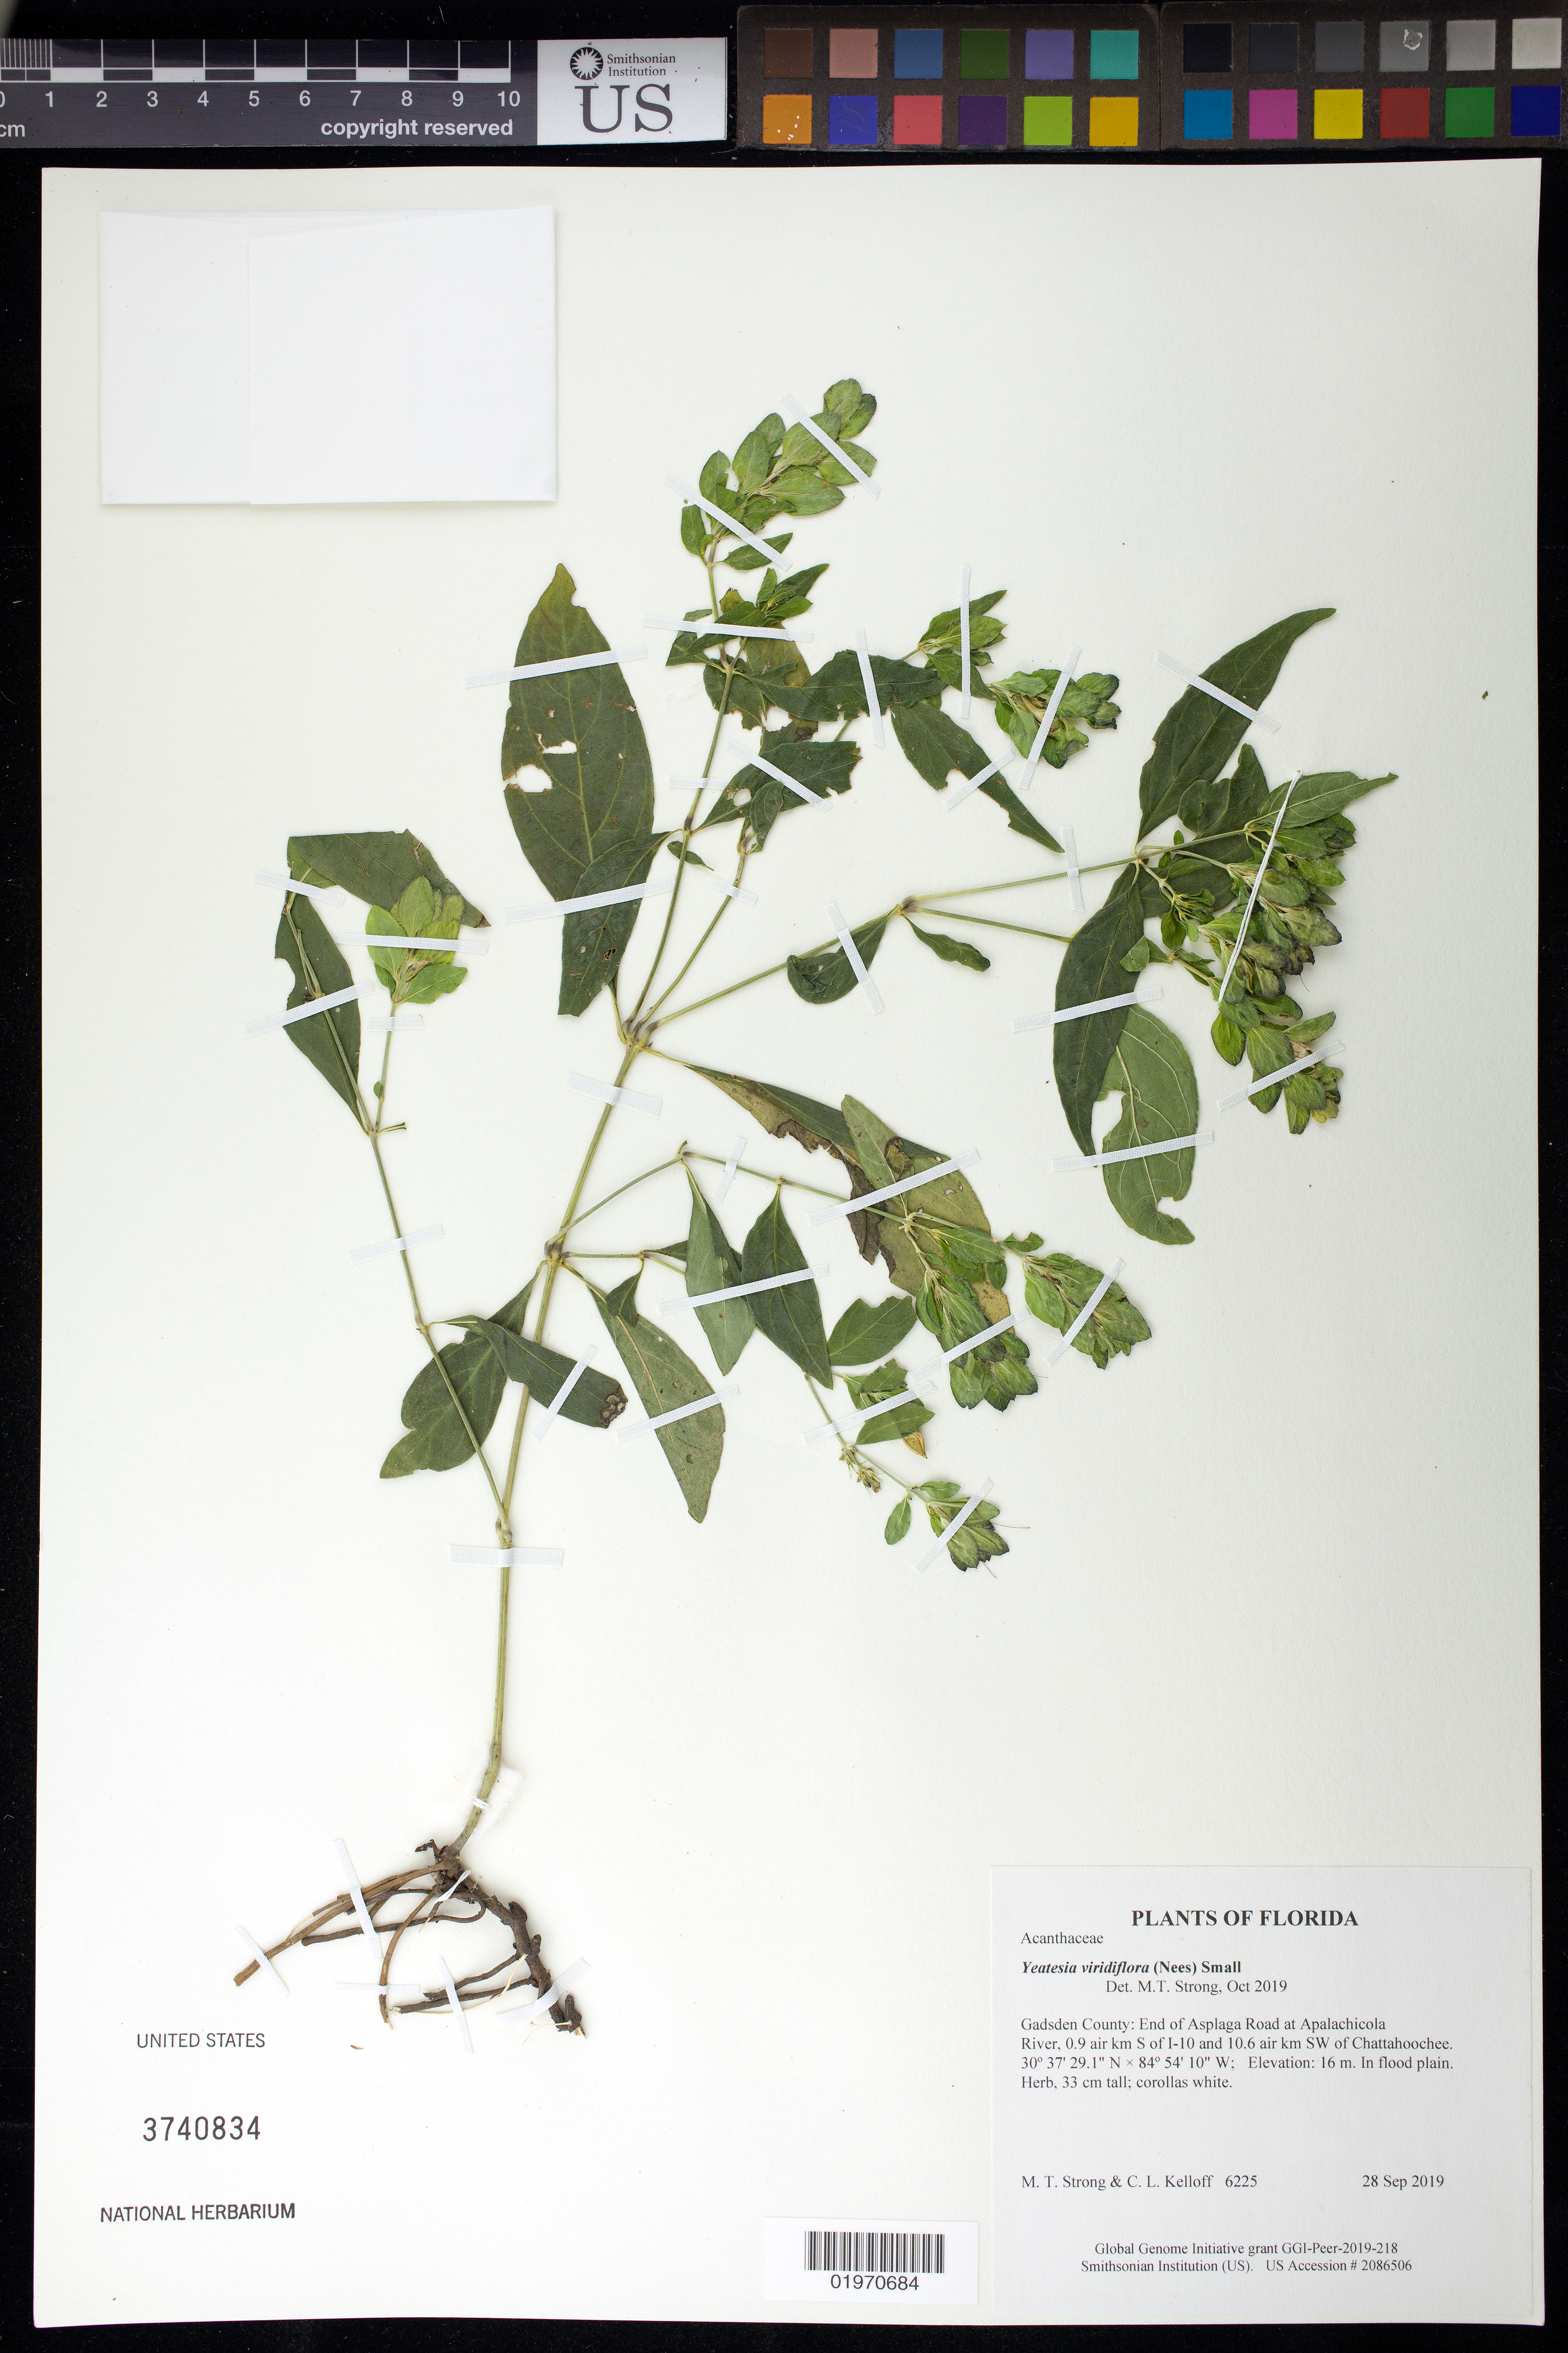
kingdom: Plantae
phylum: Tracheophyta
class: Magnoliopsida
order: Lamiales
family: Acanthaceae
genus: Yeatesia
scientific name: Yeatesia viridiflora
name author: (Nees) Small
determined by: Strong, Mark T., (BOT), Smithsonian Institution - National Museum of Natural History (UNITED STATES)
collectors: M. T. Strong & C. L. Kelloff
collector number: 6225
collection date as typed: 28 Sep 2019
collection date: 2019-09-28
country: United States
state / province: Florida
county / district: Gadsden County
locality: End of Asplaga Road at Apalachicola River, 0.9 air km S of I-10 and 10.6 air km SW of Chattahoochee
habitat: In flood plain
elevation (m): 16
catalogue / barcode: US 3740834